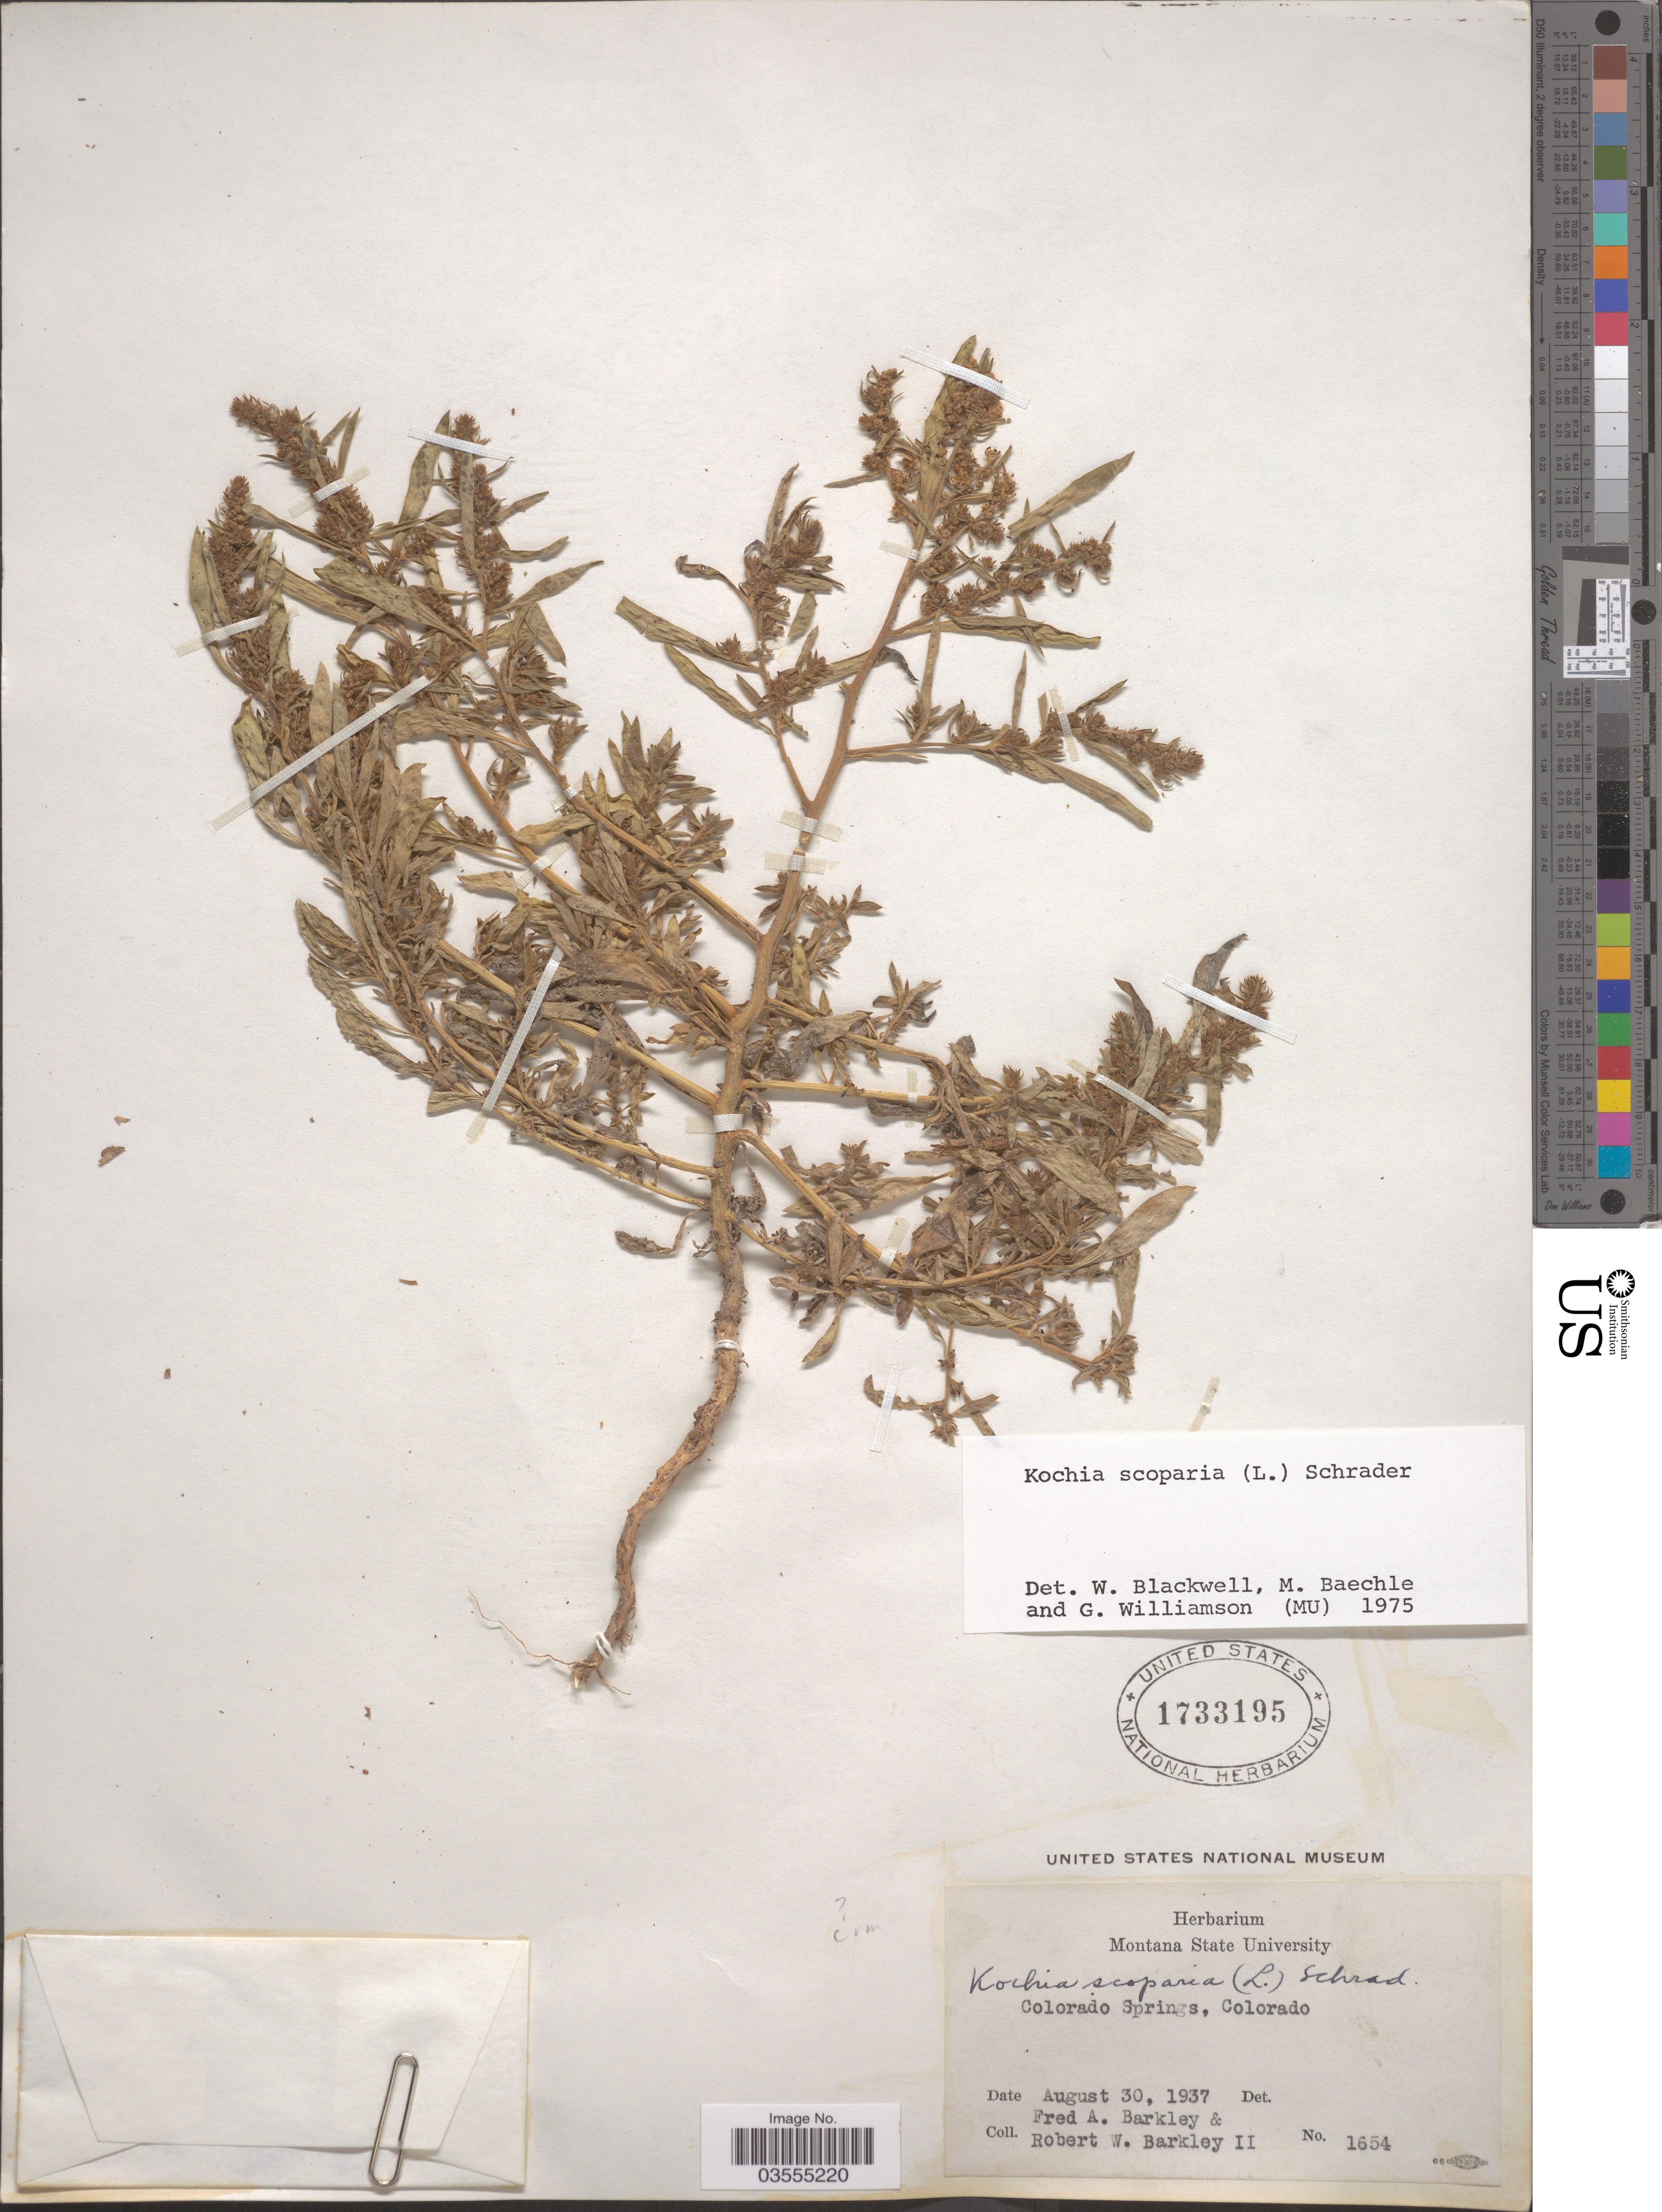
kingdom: Plantae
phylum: Tracheophyta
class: Magnoliopsida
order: Caryophyllales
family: Amaranthaceae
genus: Bassia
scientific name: Bassia scoparia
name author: (L.) Voss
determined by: U.S. National Herbarium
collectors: F. A. Barkley & R. Barkley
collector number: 1654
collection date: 1937-08-30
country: United States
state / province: Colorado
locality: Colorado Springs.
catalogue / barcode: US 1733195